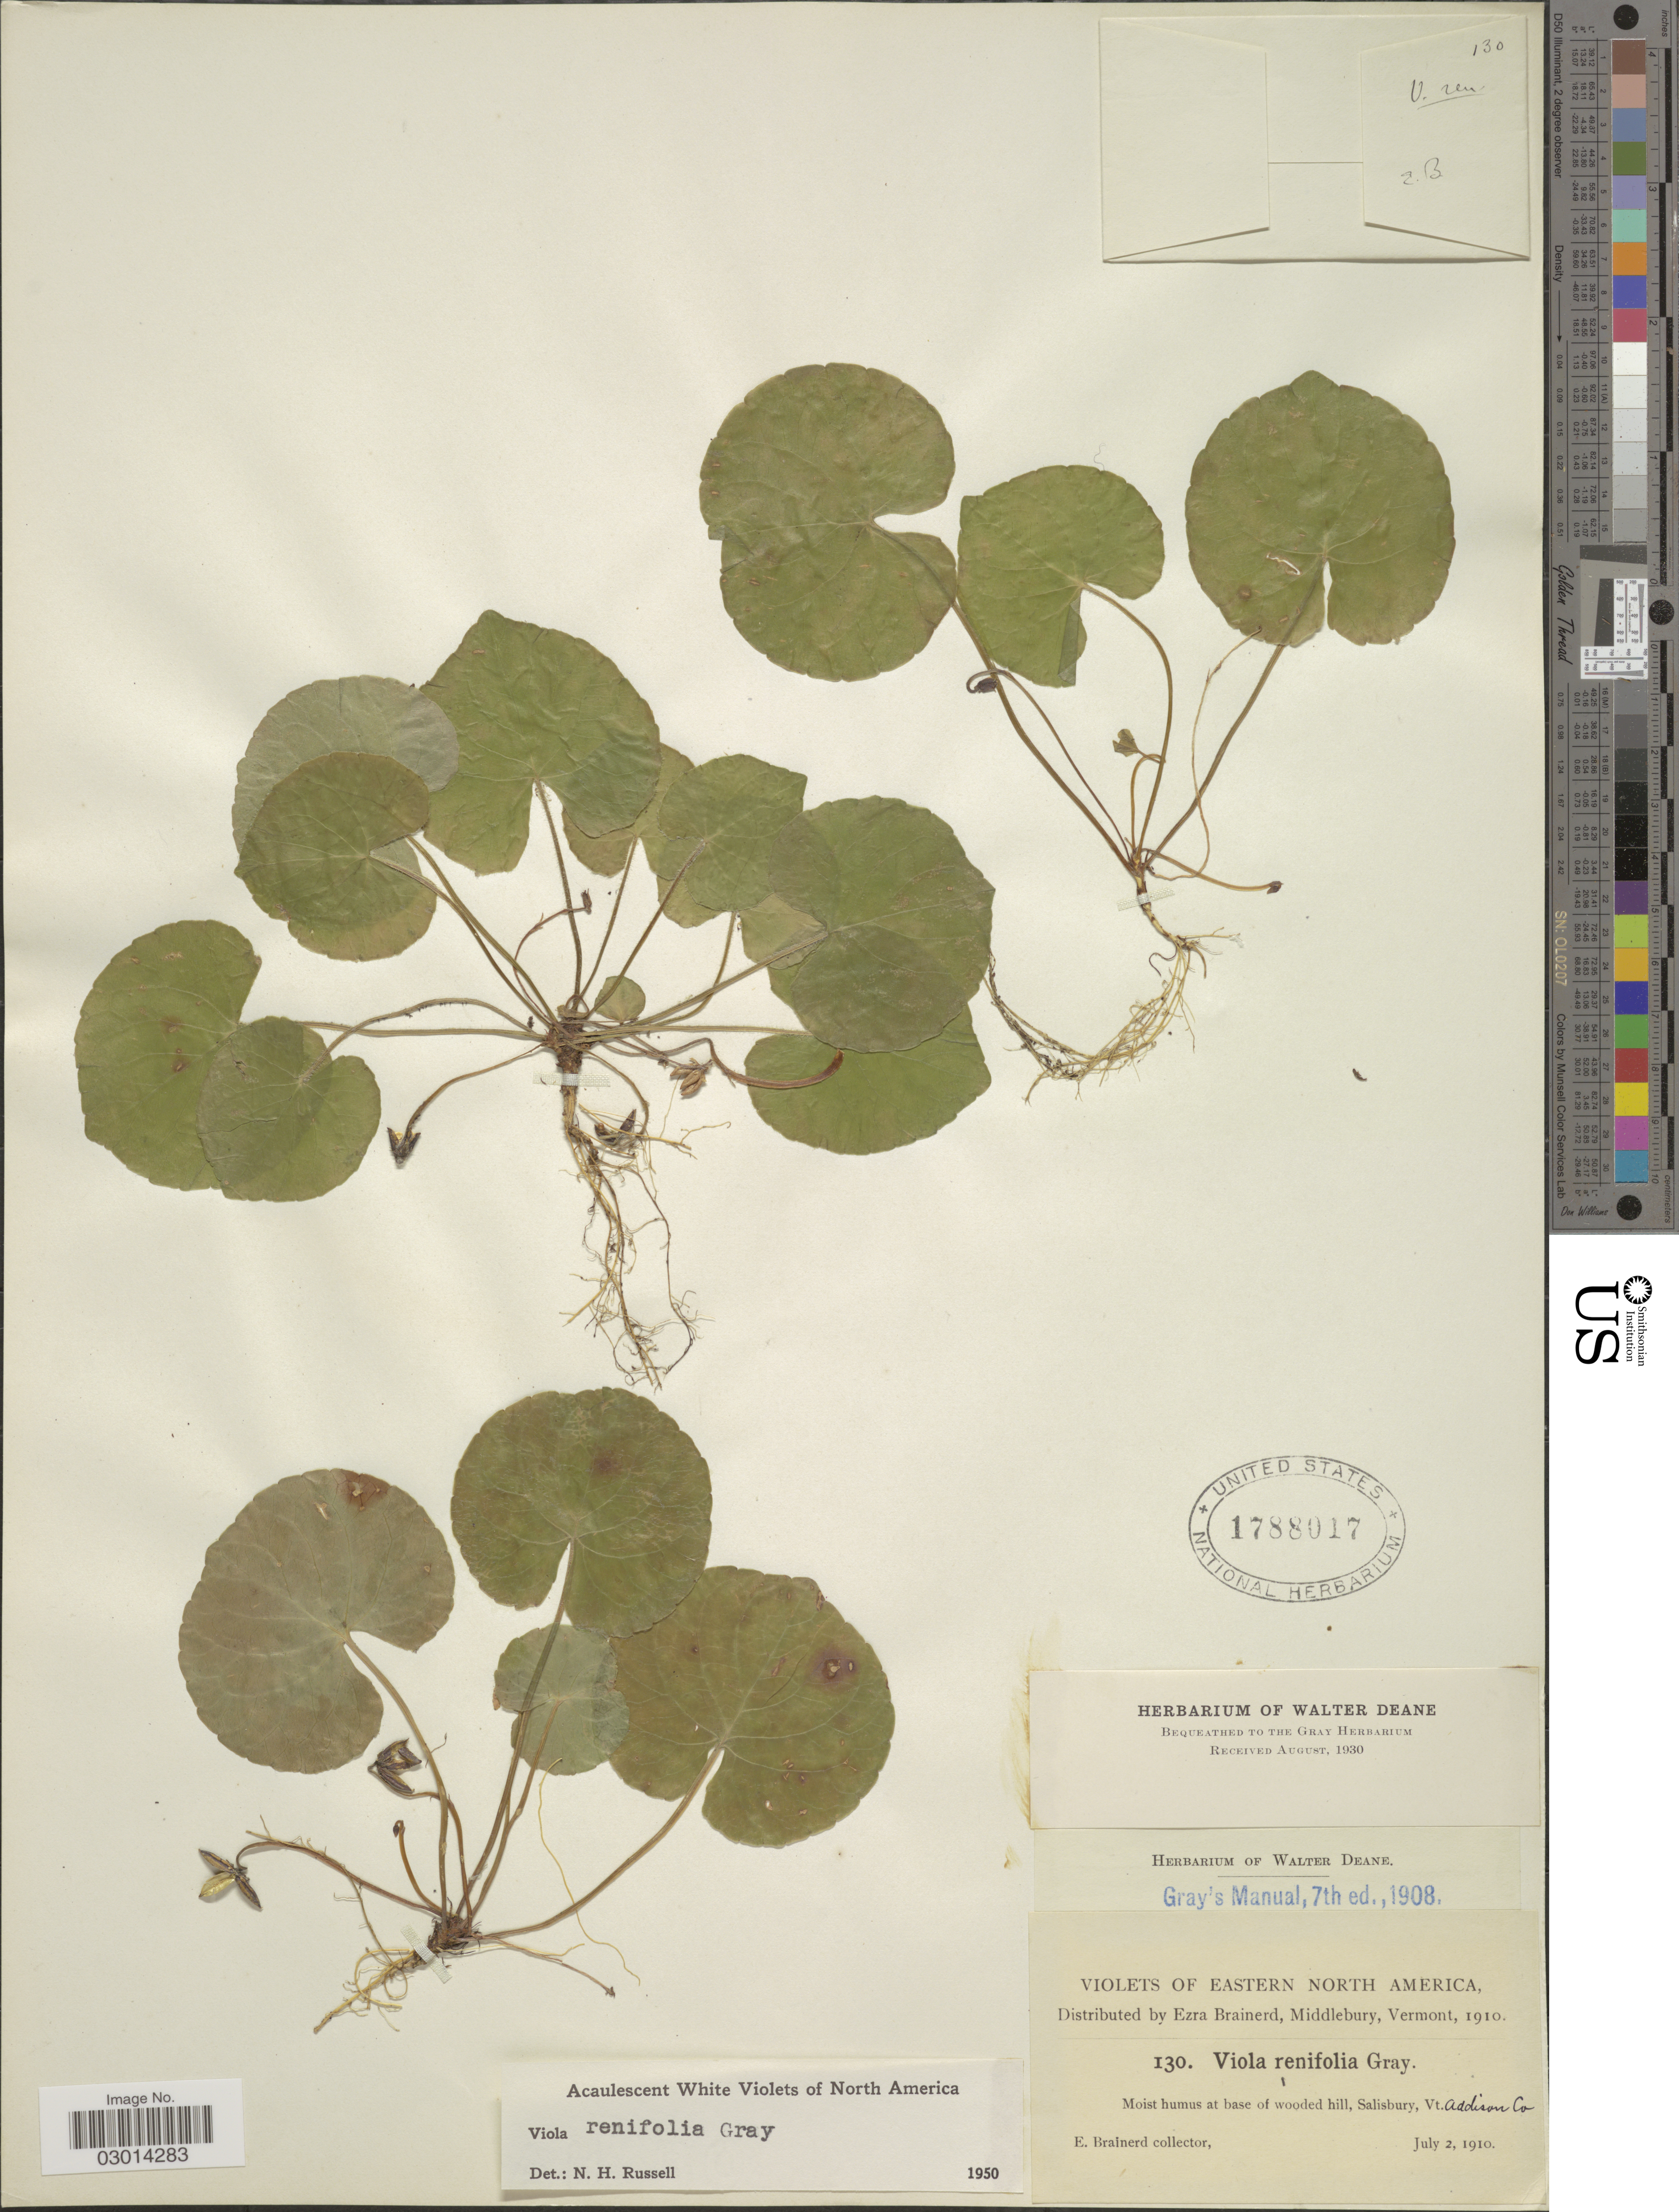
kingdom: Plantae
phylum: Tracheophyta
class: Magnoliopsida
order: Malpighiales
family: Violaceae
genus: Viola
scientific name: Viola renifolia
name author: A. Gray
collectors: E. Brainerd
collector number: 130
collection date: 1910-07-02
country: United States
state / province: Vermont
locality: Eastern North America. Salisbury, Vt. Addison Co.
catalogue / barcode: US 1788017